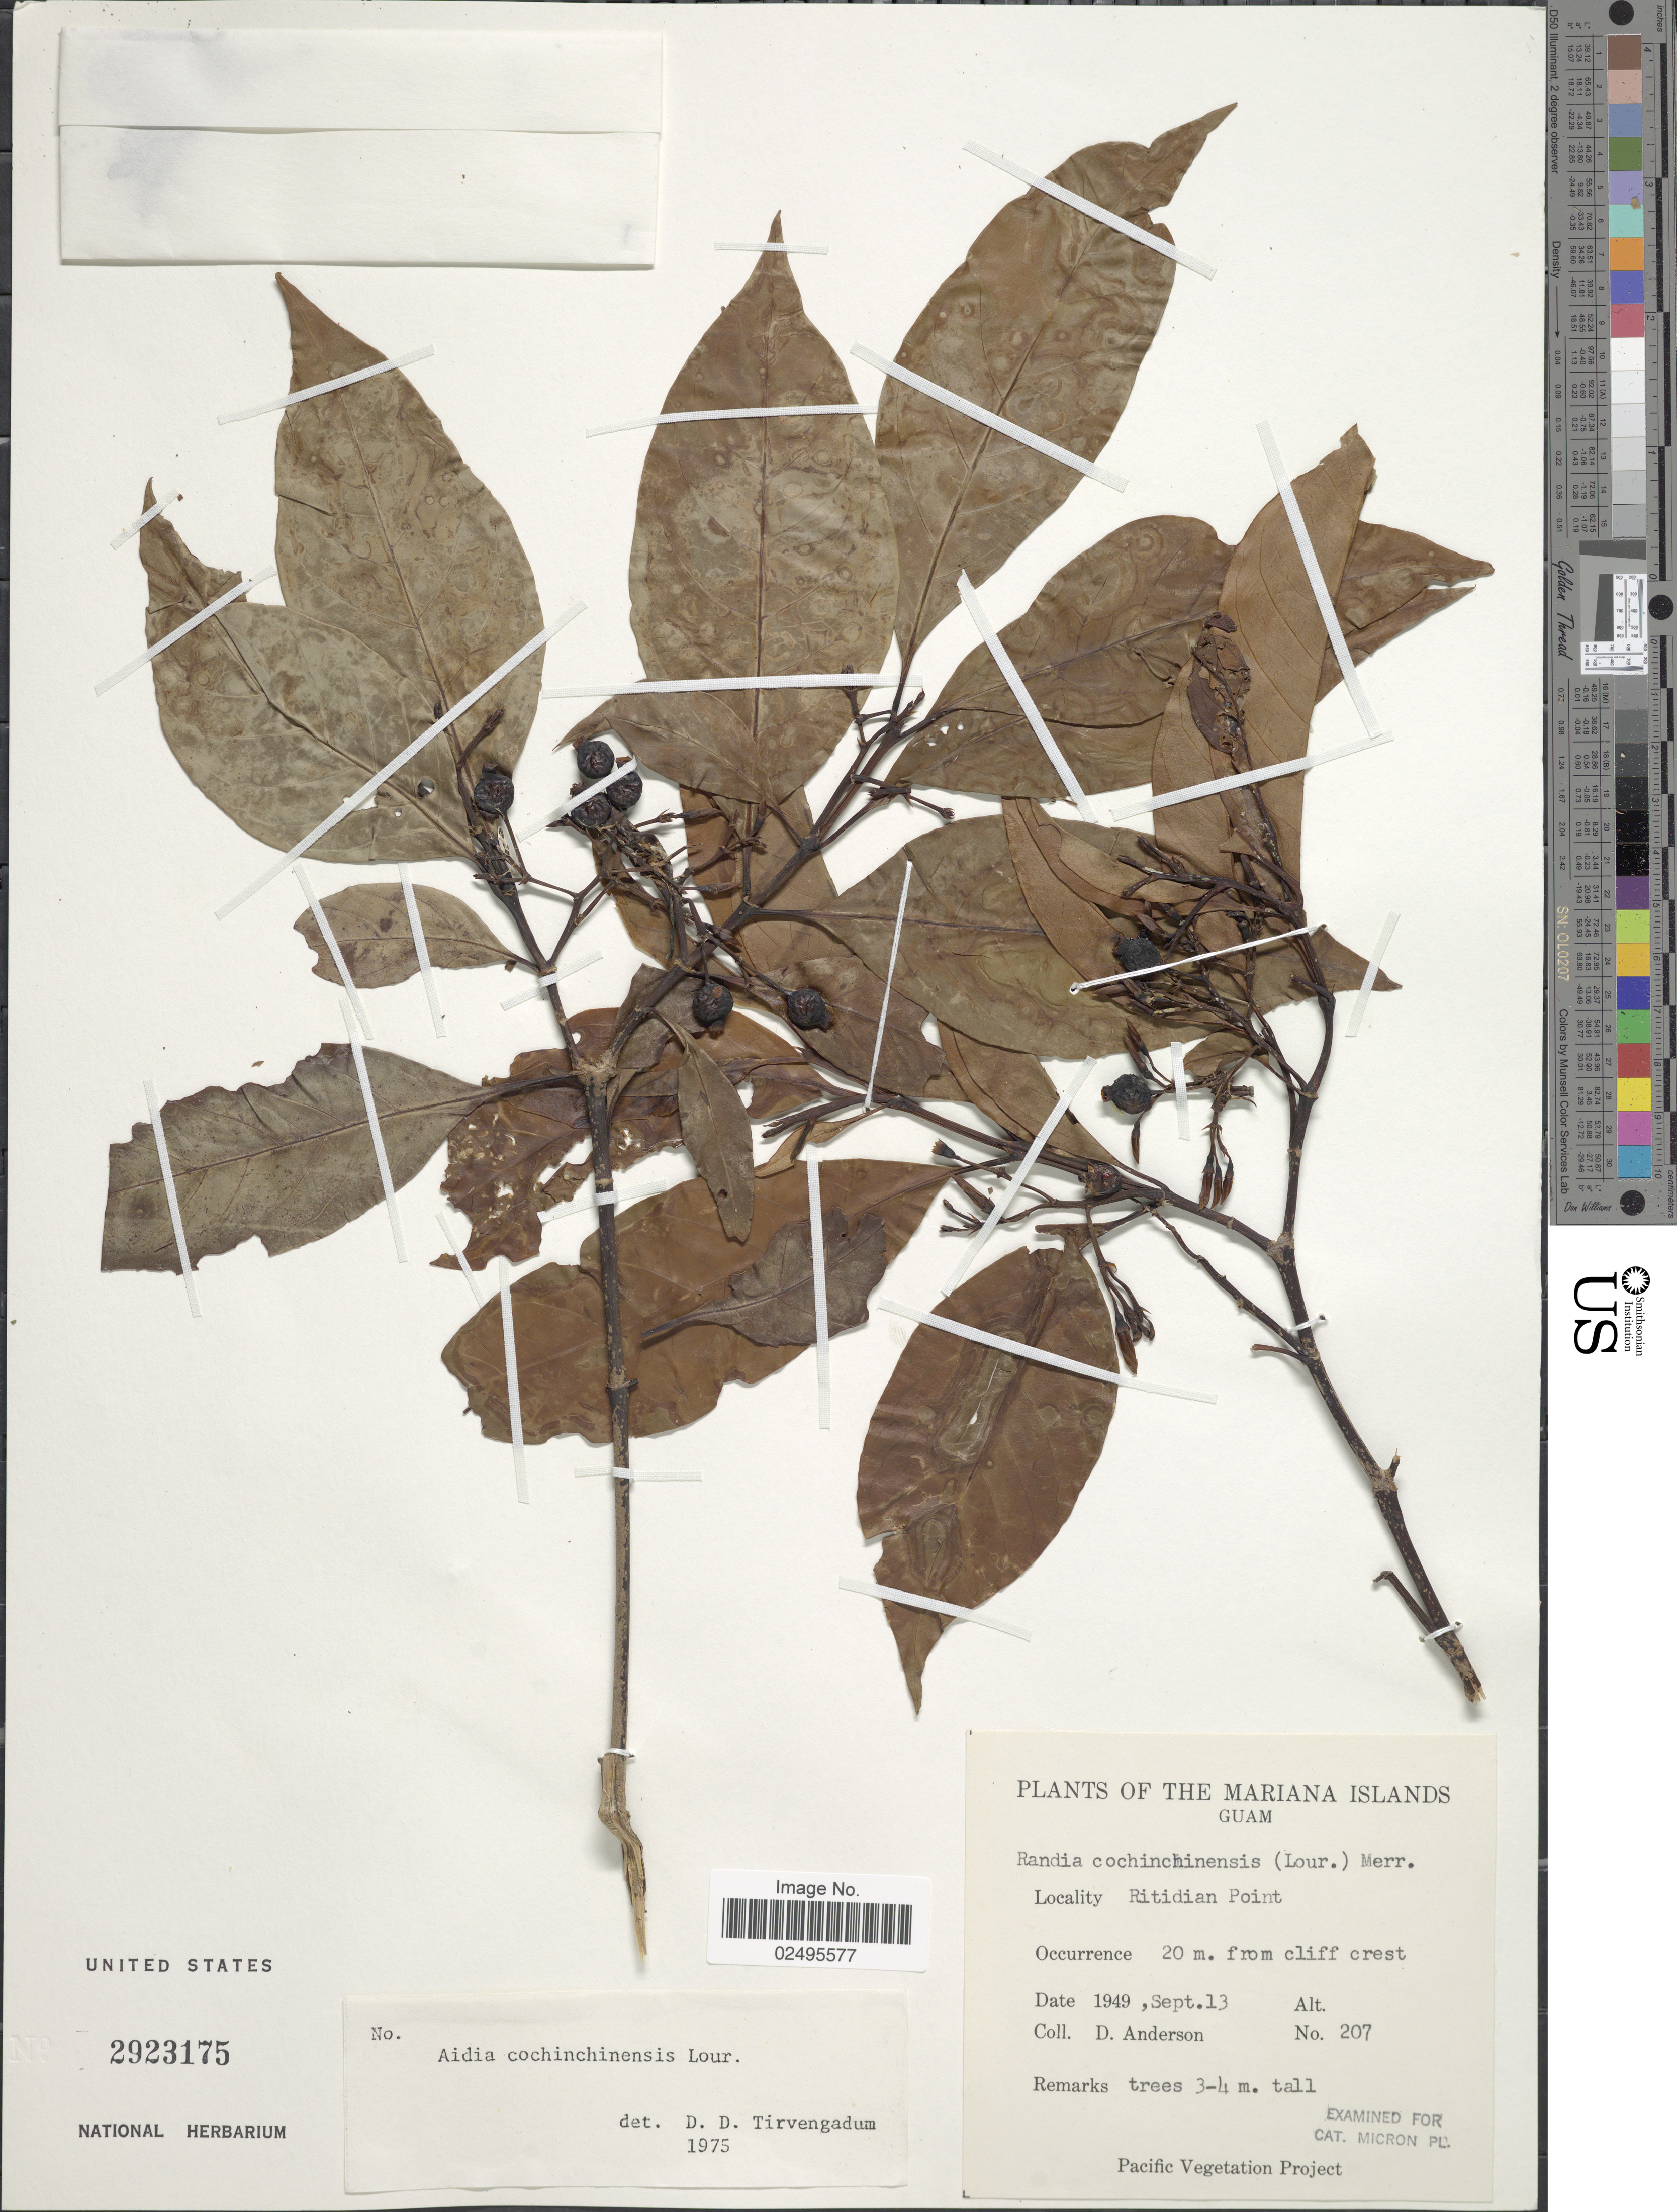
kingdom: Plantae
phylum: Tracheophyta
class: Magnoliopsida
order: Gentianales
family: Rubiaceae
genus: Aidia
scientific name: Aidia graeffei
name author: (Reinecke) Tirveng.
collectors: D. Anderson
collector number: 207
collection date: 1949-09-13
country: Guam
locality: Mariana Islands, Ritidian Point, Ritidian Point, 20 m. from cliff forest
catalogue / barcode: US 2923175